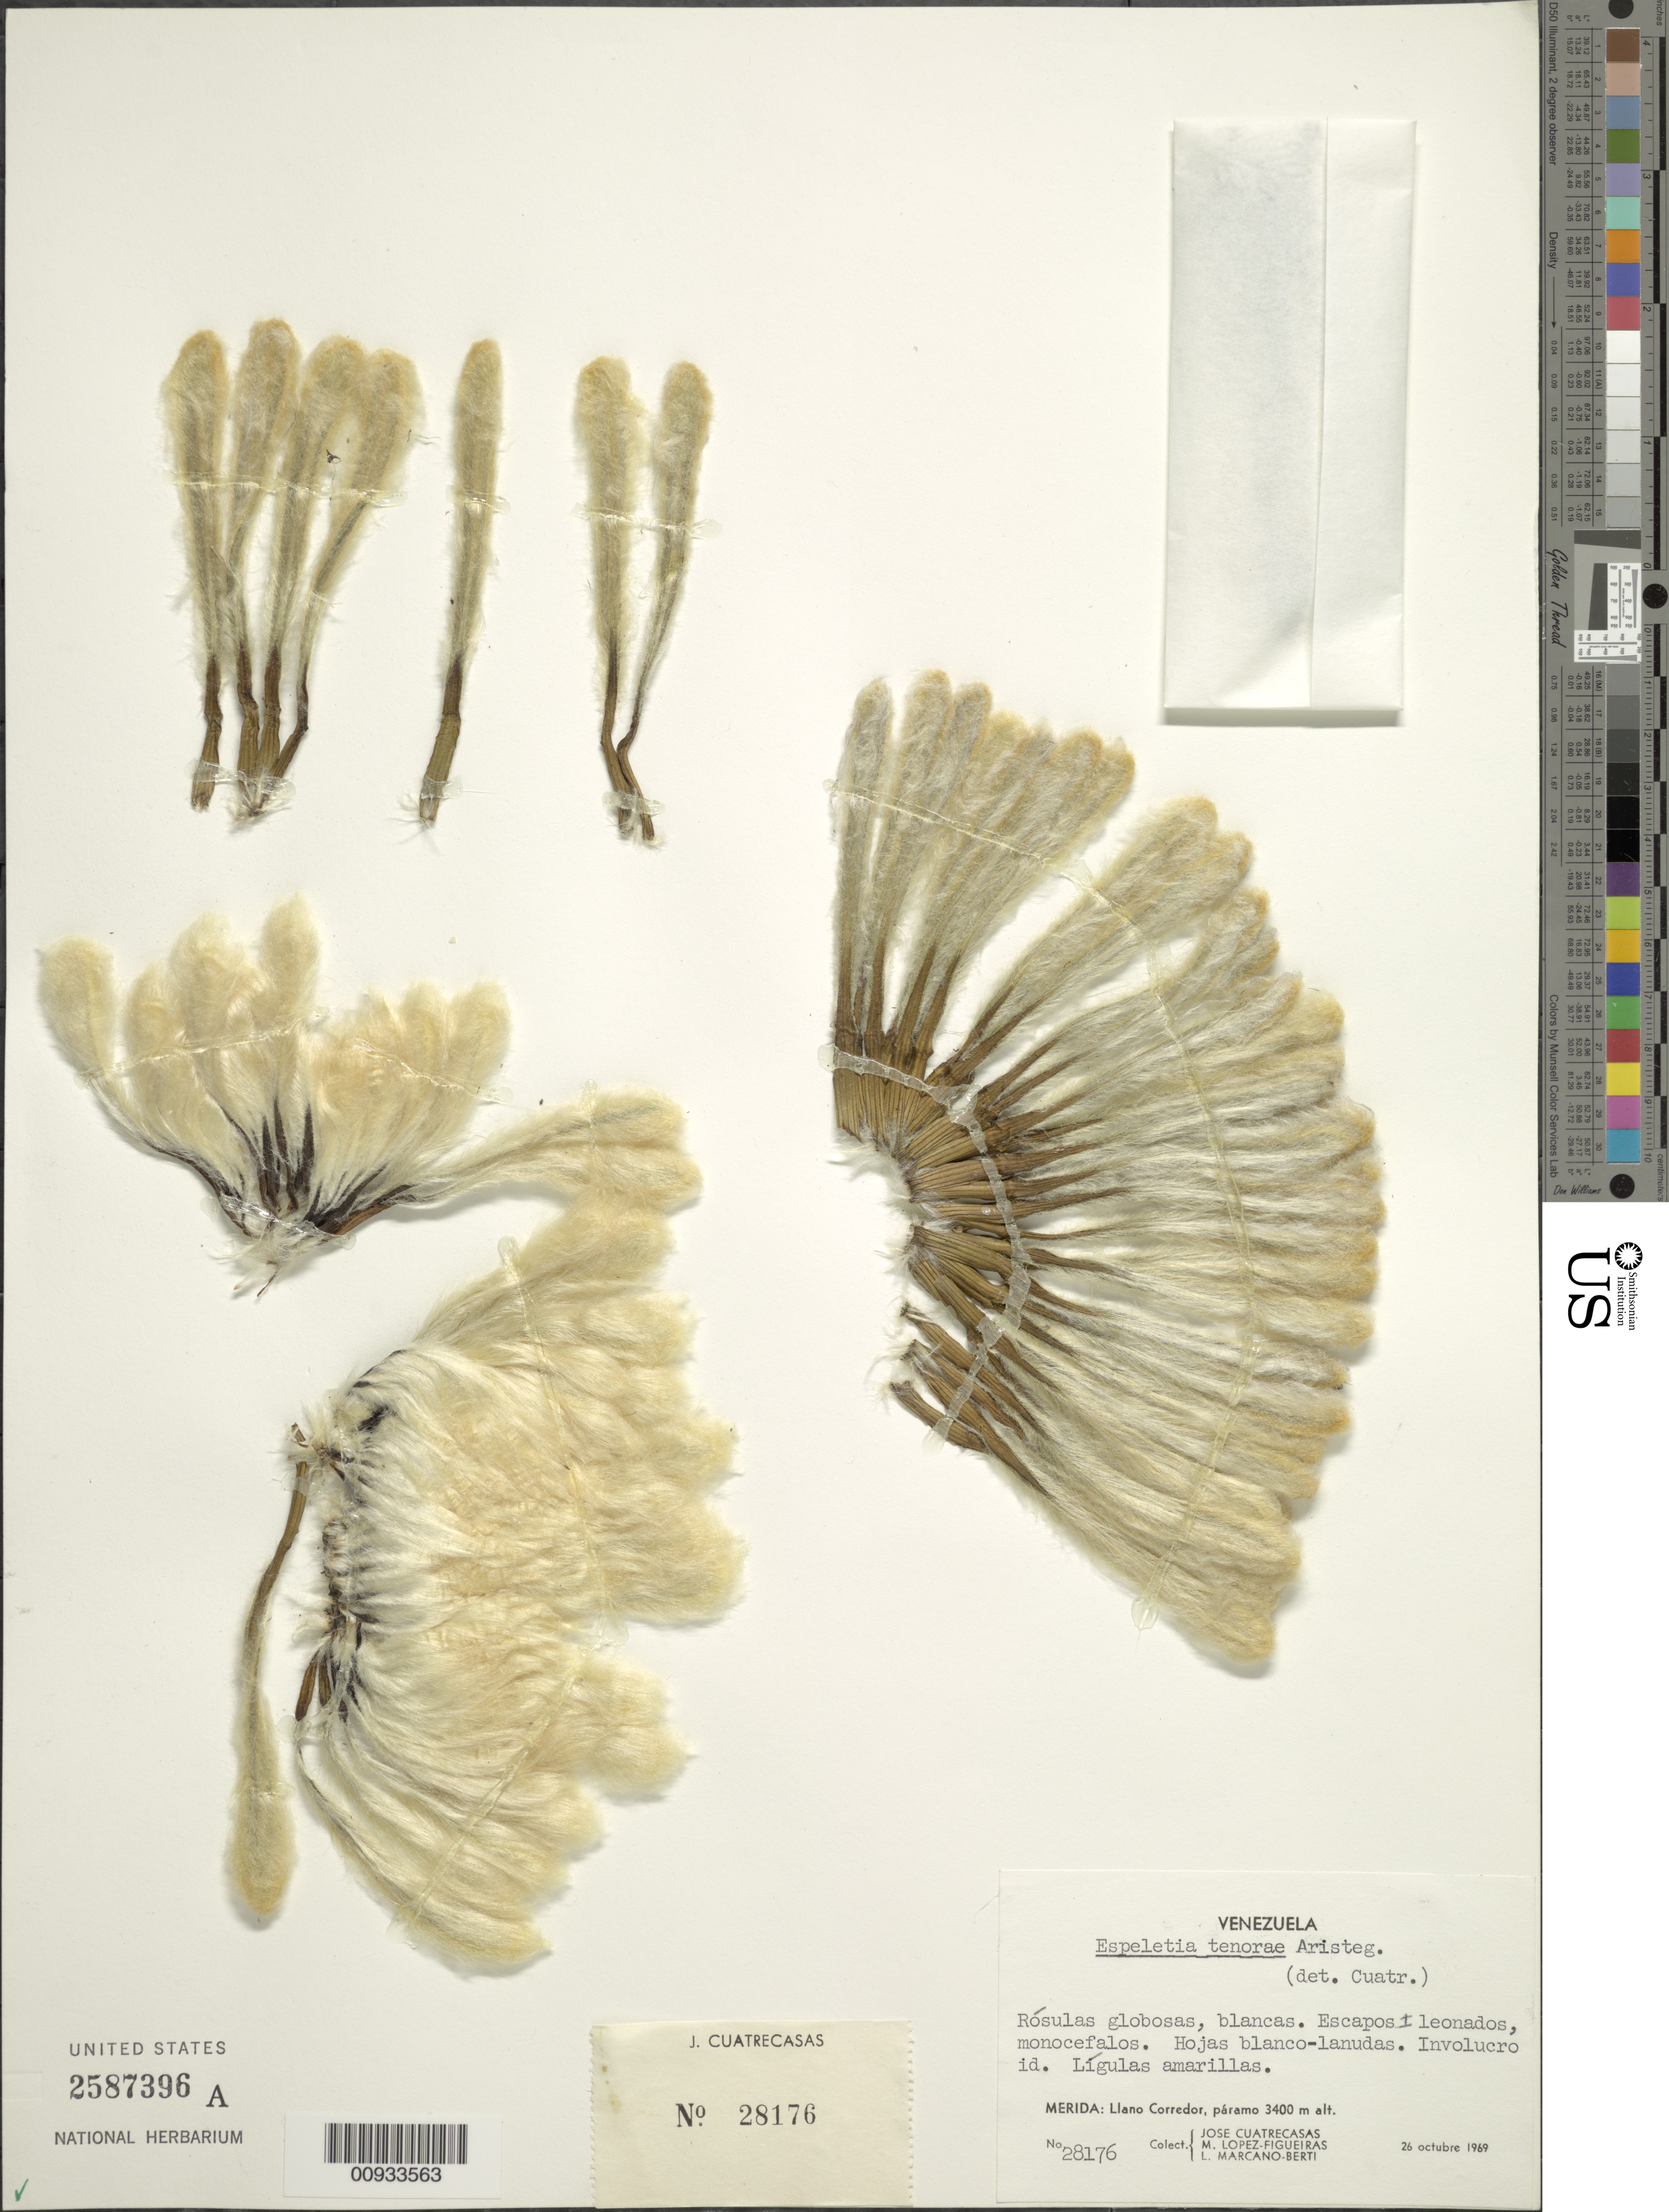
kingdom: Plantae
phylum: Tracheophyta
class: Magnoliopsida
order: Asterales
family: Asteraceae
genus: Espeletia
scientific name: Espeletia tenorae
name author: Aristeg.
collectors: J. Cuatrecasas, M. López Figueiras & L. Marcano-Berti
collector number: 28176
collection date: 1969-10-26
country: Venezuela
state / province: Mérida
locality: Llano Corredor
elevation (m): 3400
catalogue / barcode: US 2587396A